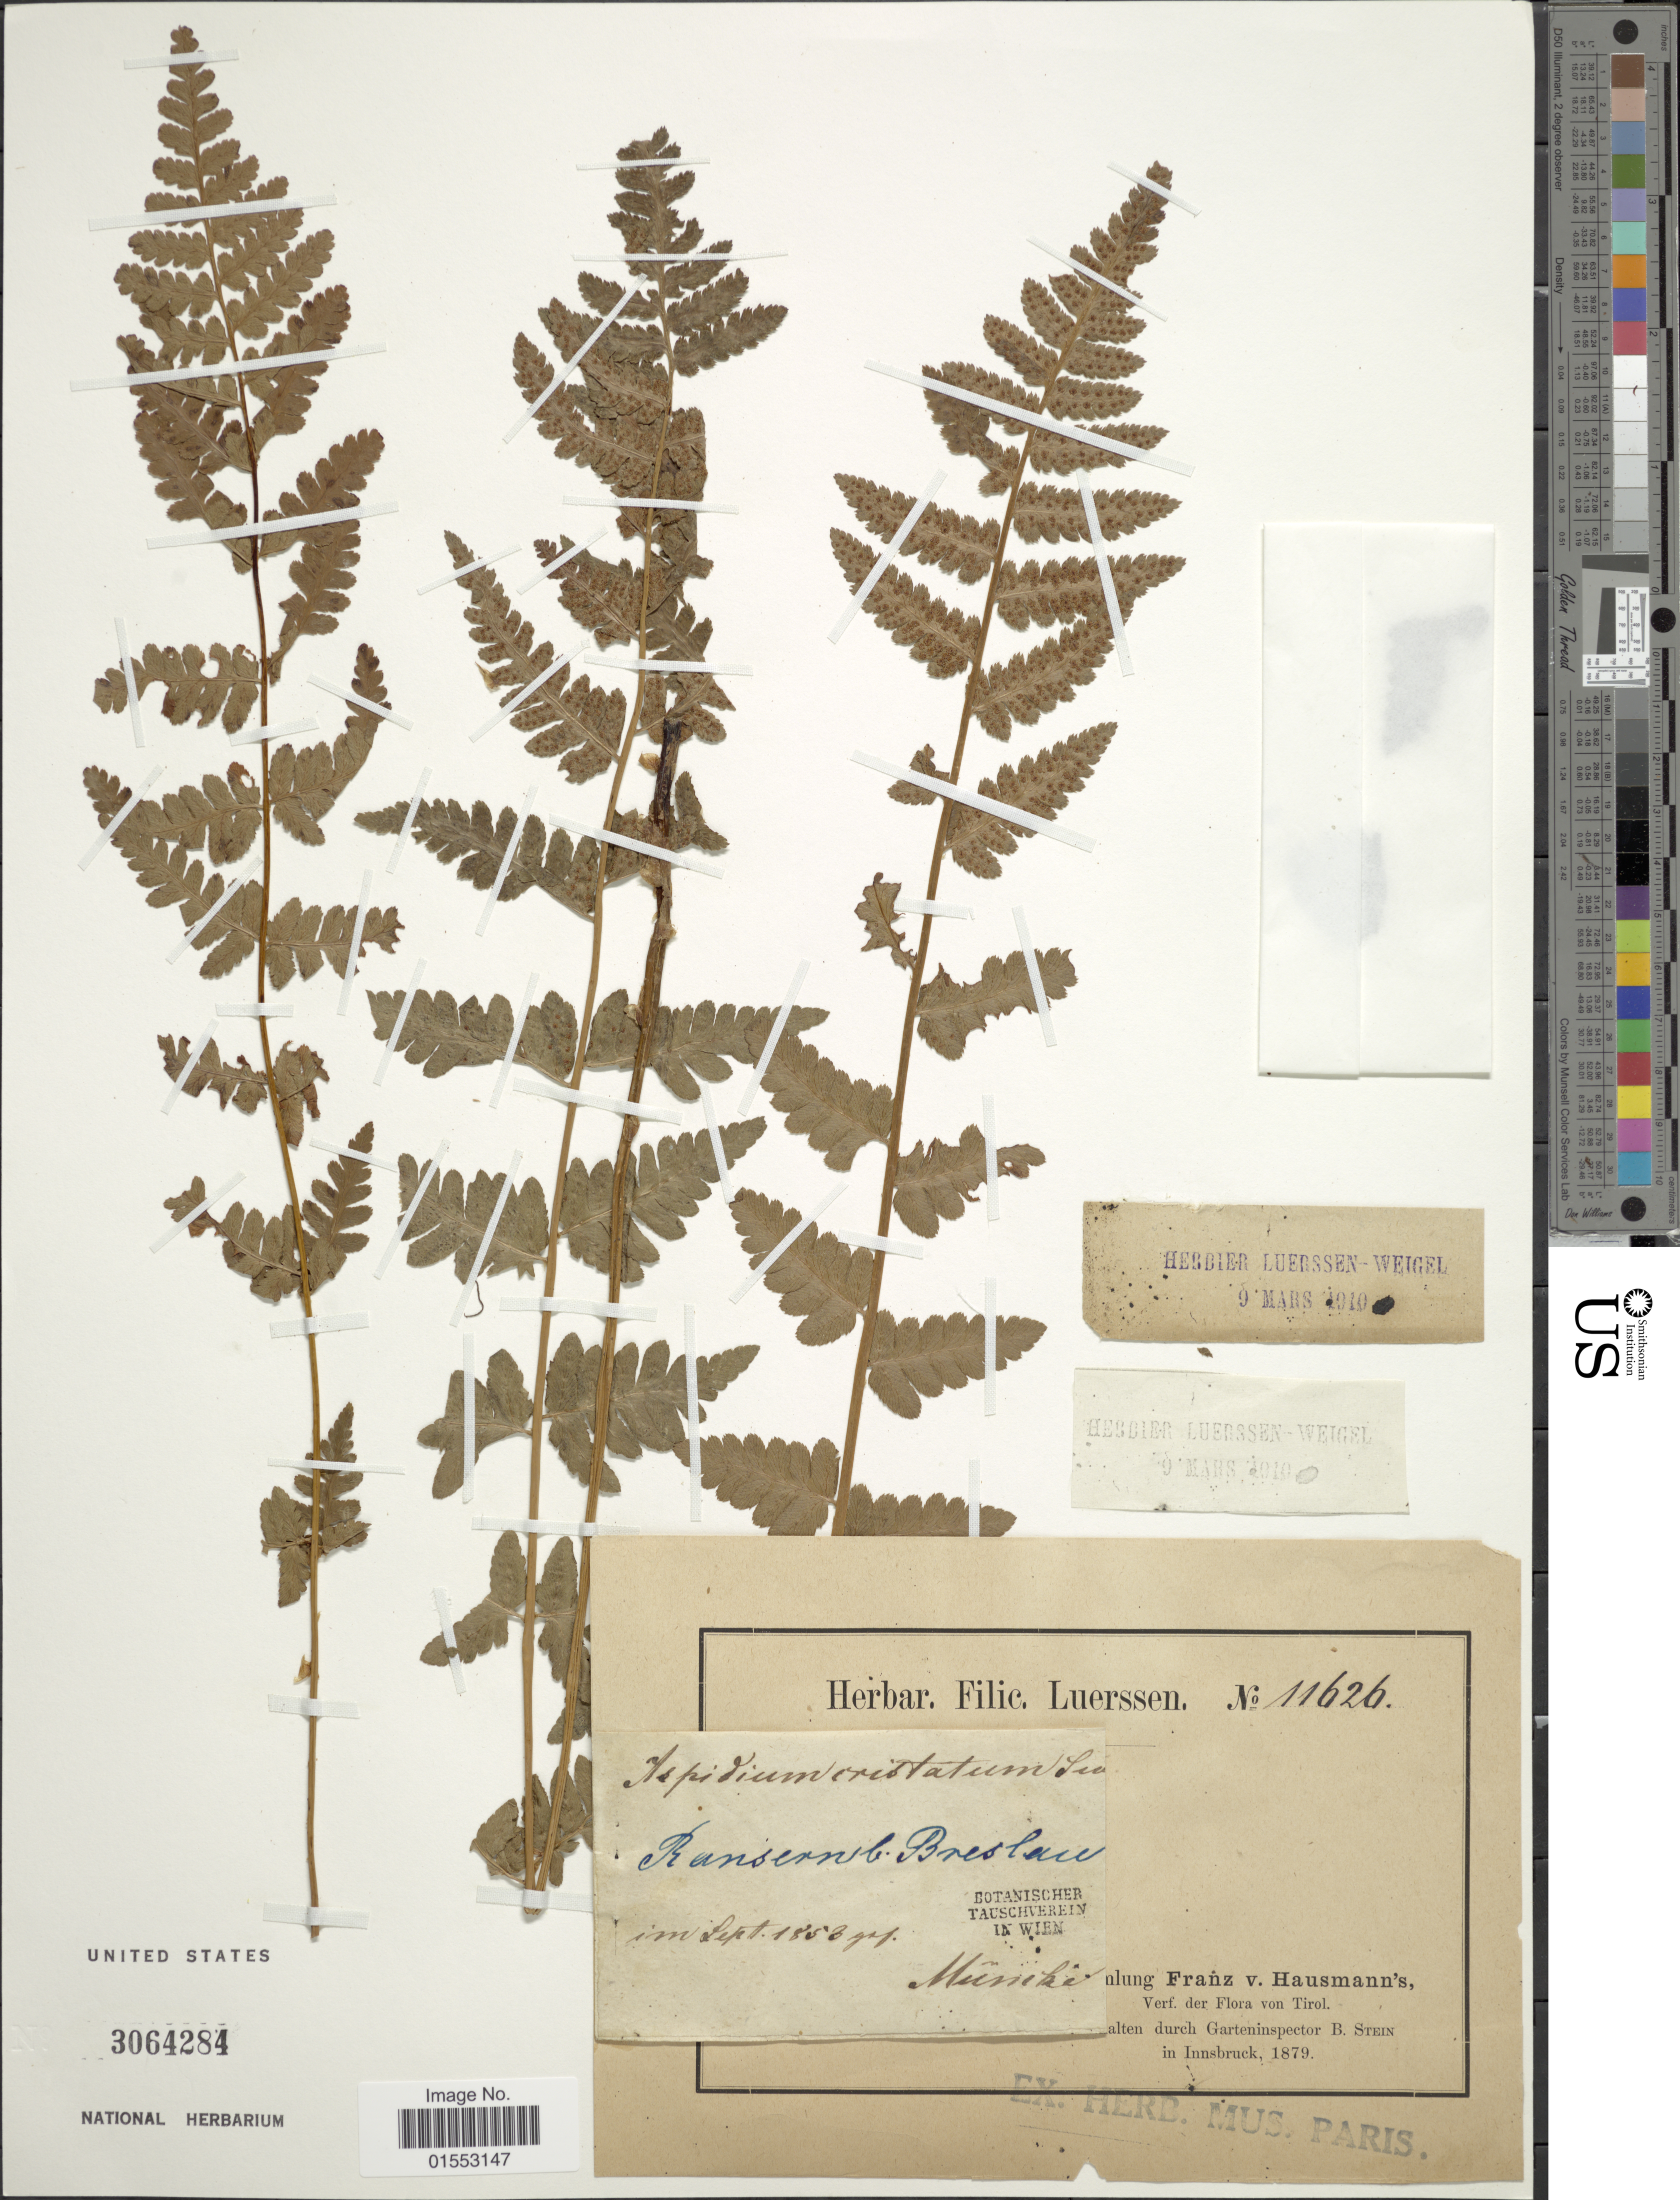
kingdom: Plantae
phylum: Tracheophyta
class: Polypodiopsida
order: Polypodiales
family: Dryopteridaceae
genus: Dryopteris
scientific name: Dryopteris cristata var. spinulosa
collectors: ex herb. Mus. Paris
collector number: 11626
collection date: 1879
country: Austria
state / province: Tirol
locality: Innsbruck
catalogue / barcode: US 3064284